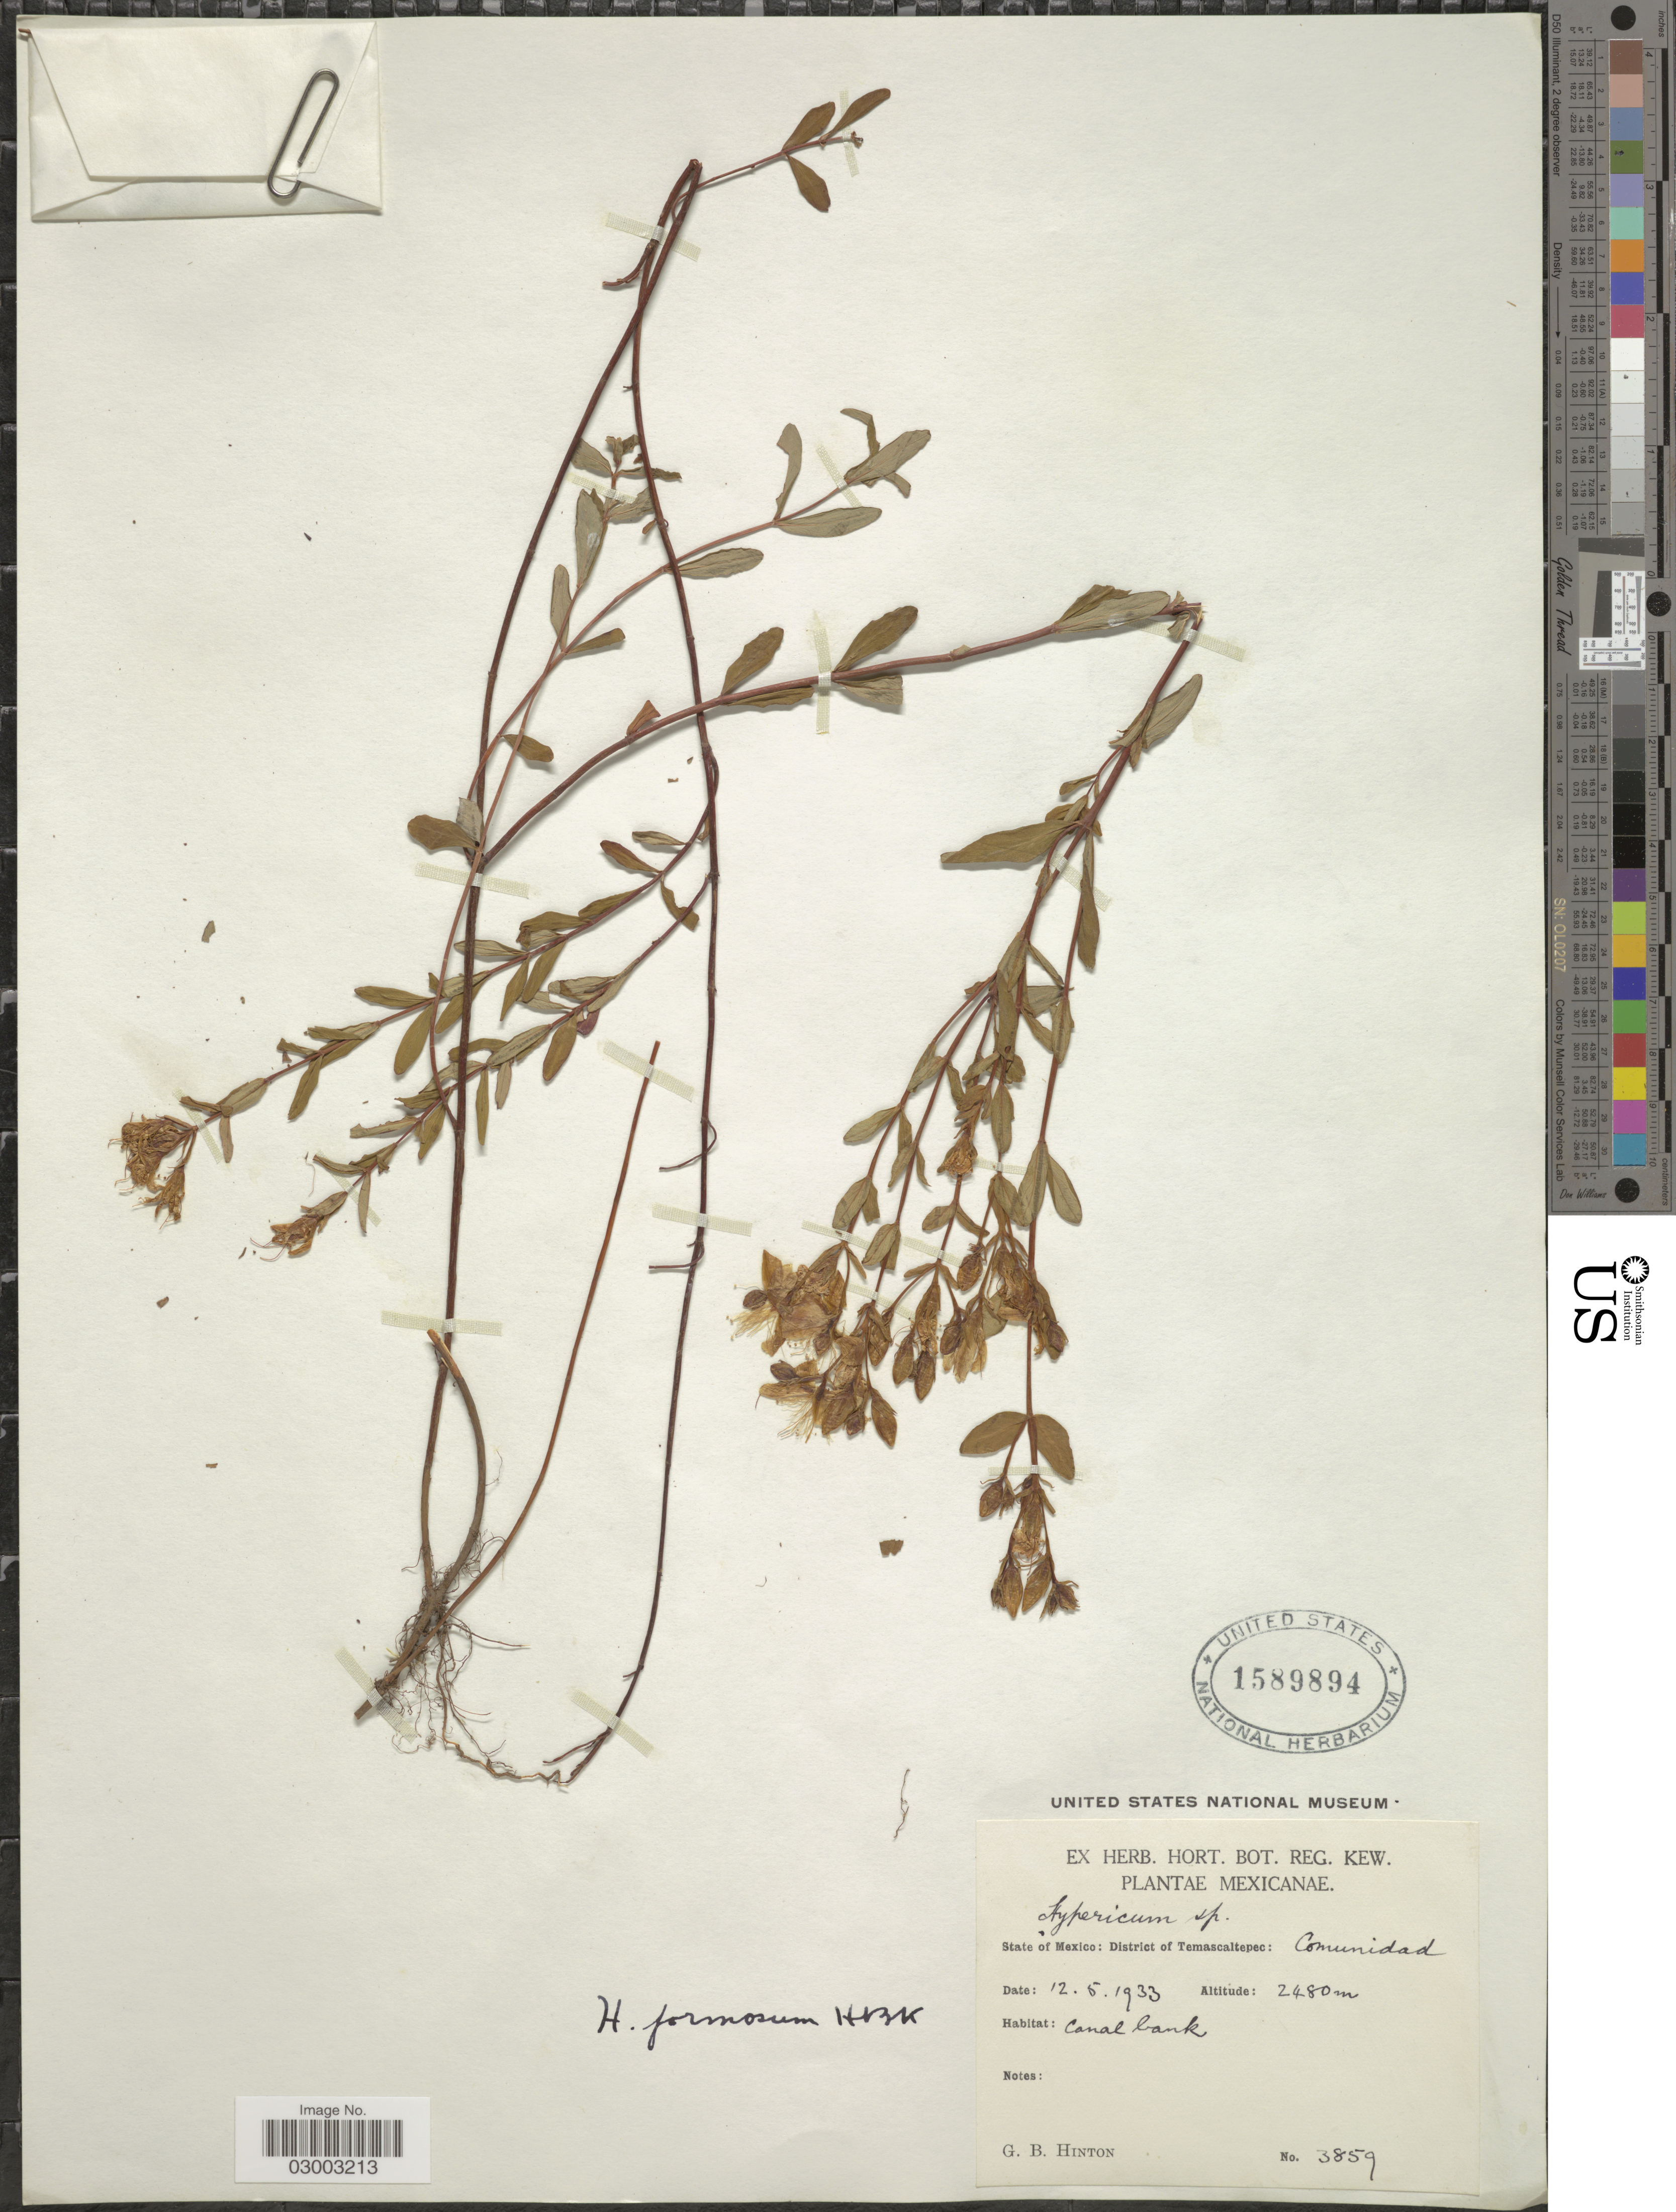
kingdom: Plantae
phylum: Tracheophyta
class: Magnoliopsida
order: Malpighiales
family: Hypericaceae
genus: Hypericum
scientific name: Hypericum oaxacanum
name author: R. Keller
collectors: G. B. Hinton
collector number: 3859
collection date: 1933-05-12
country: Mexico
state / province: México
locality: District of Temascaltepec, Comunidad.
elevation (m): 2480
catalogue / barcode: US 1589894